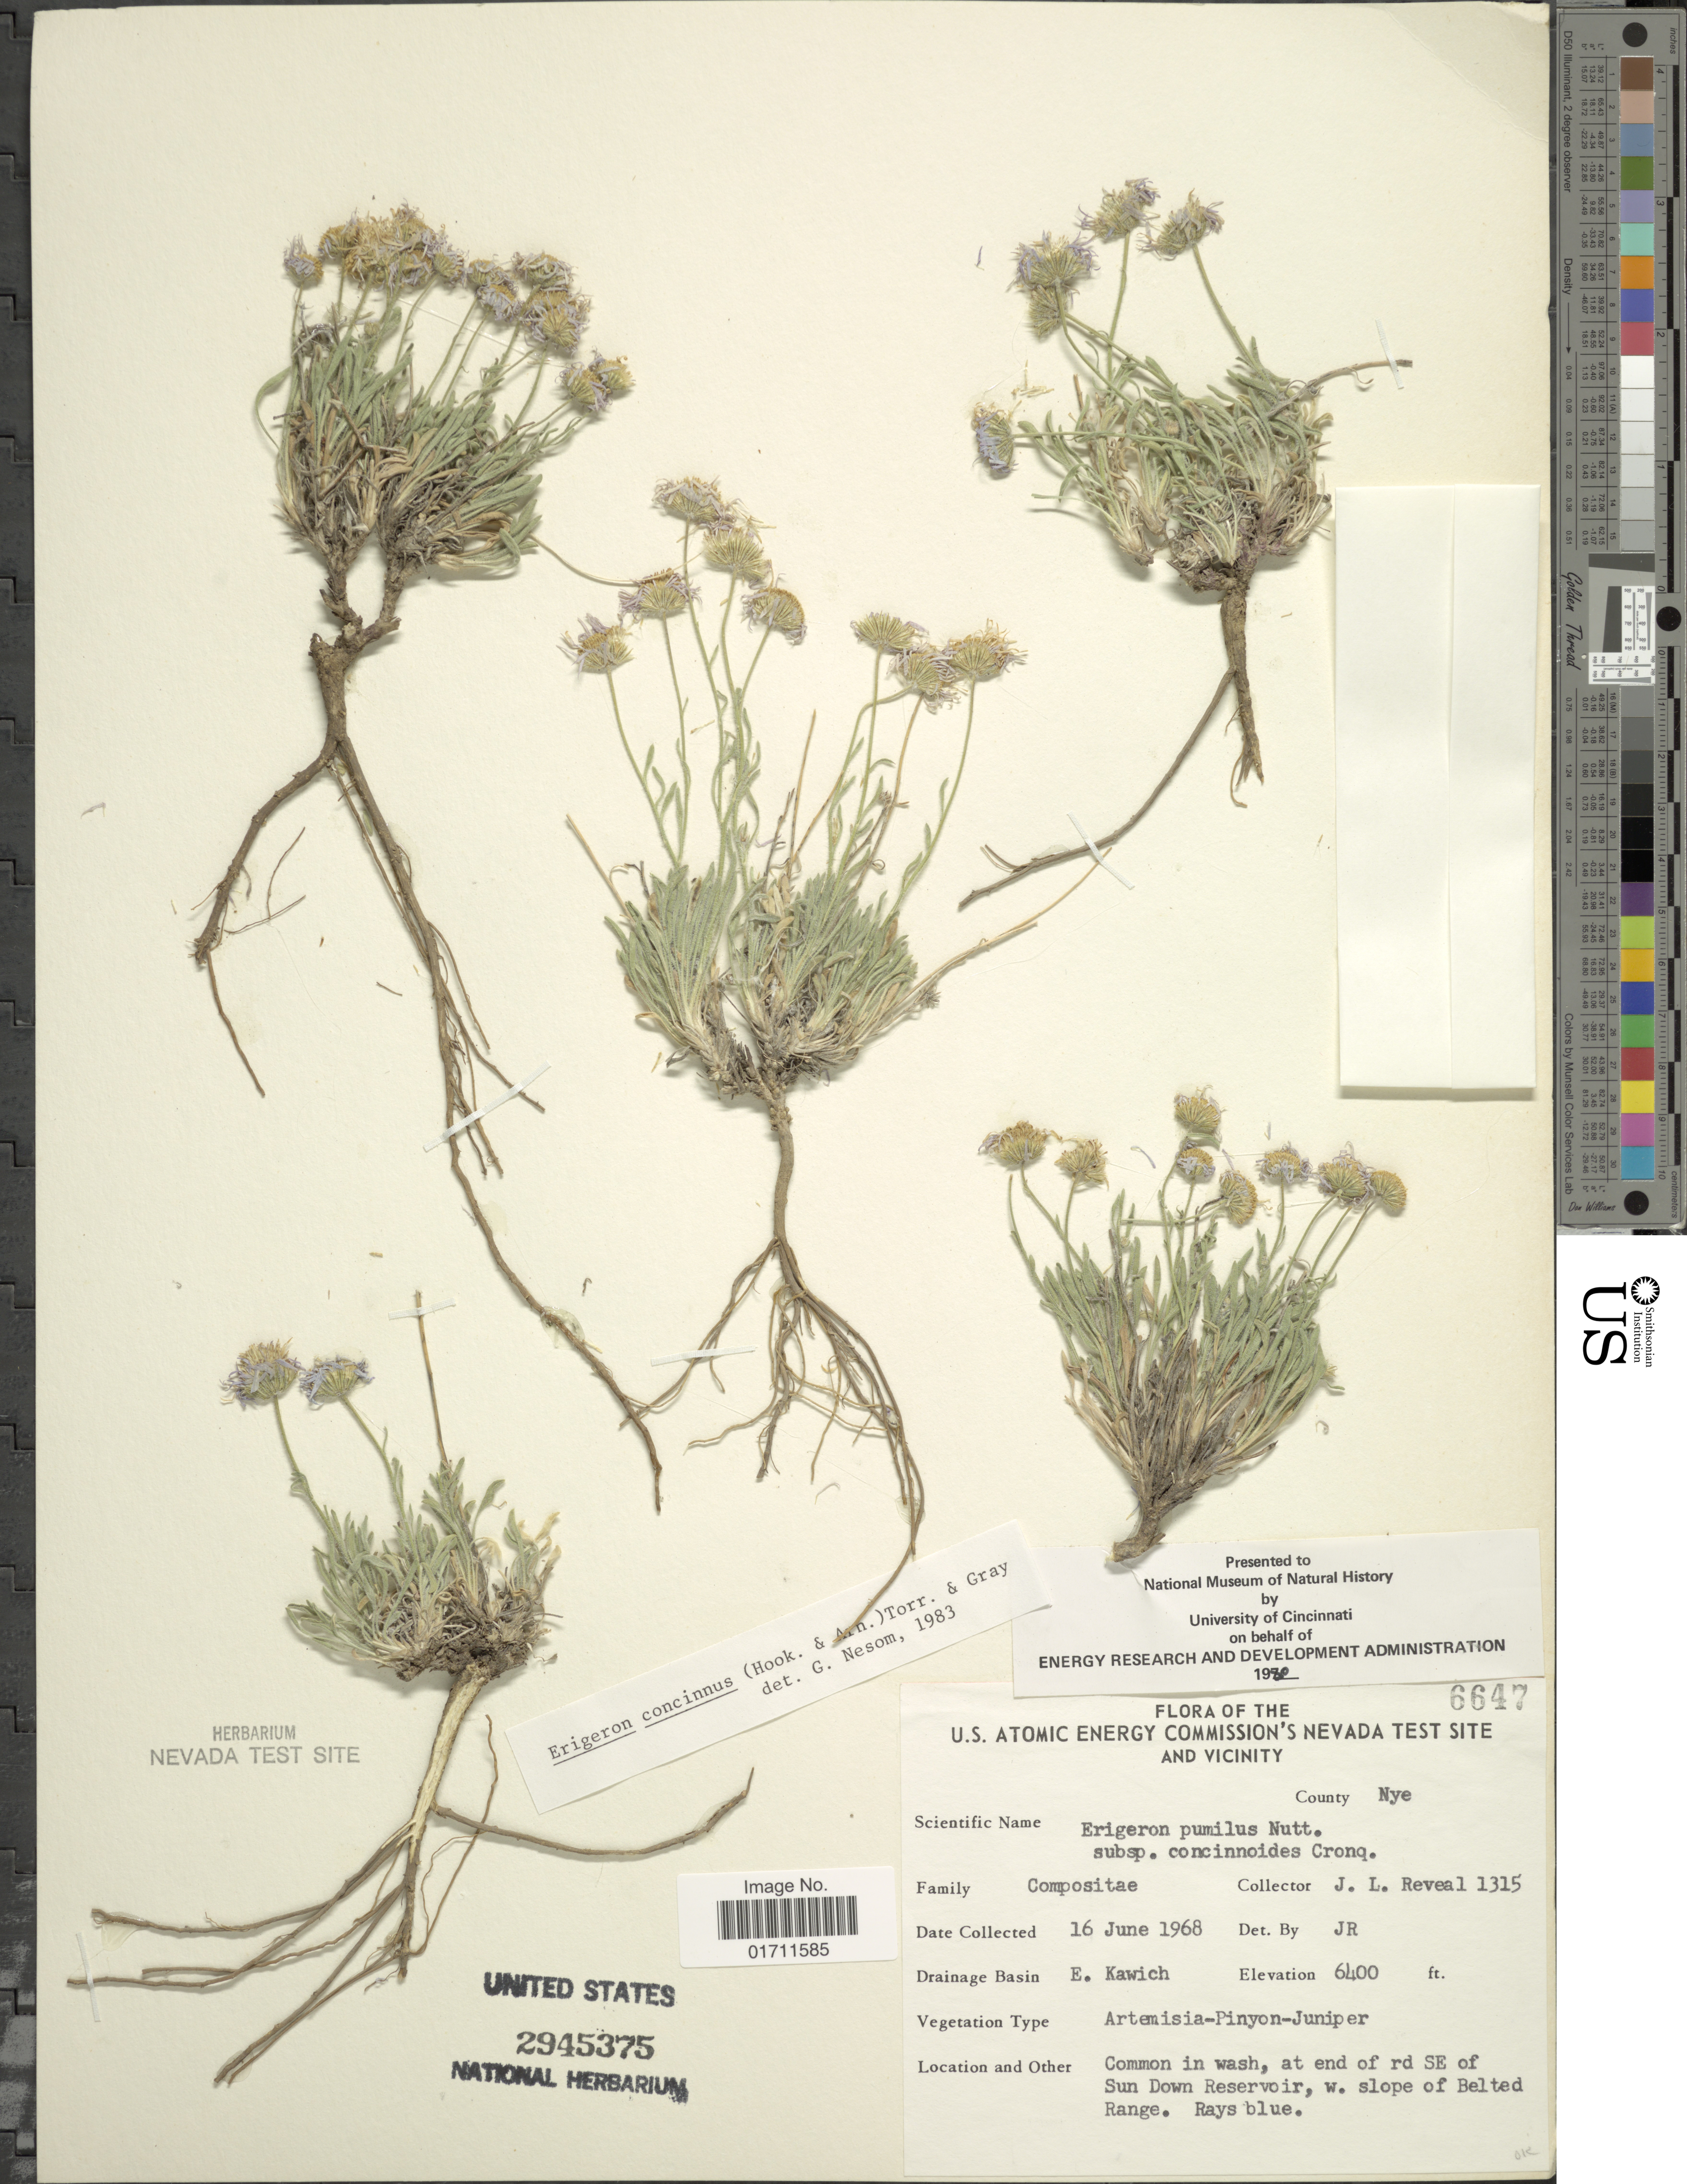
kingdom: Plantae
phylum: Tracheophyta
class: Magnoliopsida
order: Asterales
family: Asteraceae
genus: Erigeron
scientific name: Erigeron concinnus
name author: (Hook. & Arn.) Torr. & A. Gray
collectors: J. L. Reveal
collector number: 6647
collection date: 1968-06-16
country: United States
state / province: Nevada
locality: U.S. Atomic Energy Commisson's Nevada Test Site and Vicinity, County Nye, Drainage Basin E. Kawich, Common in wash, at end of rd SE of Sun Down Reservoir, w. slope of Belted Range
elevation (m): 1951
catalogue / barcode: US 2945375